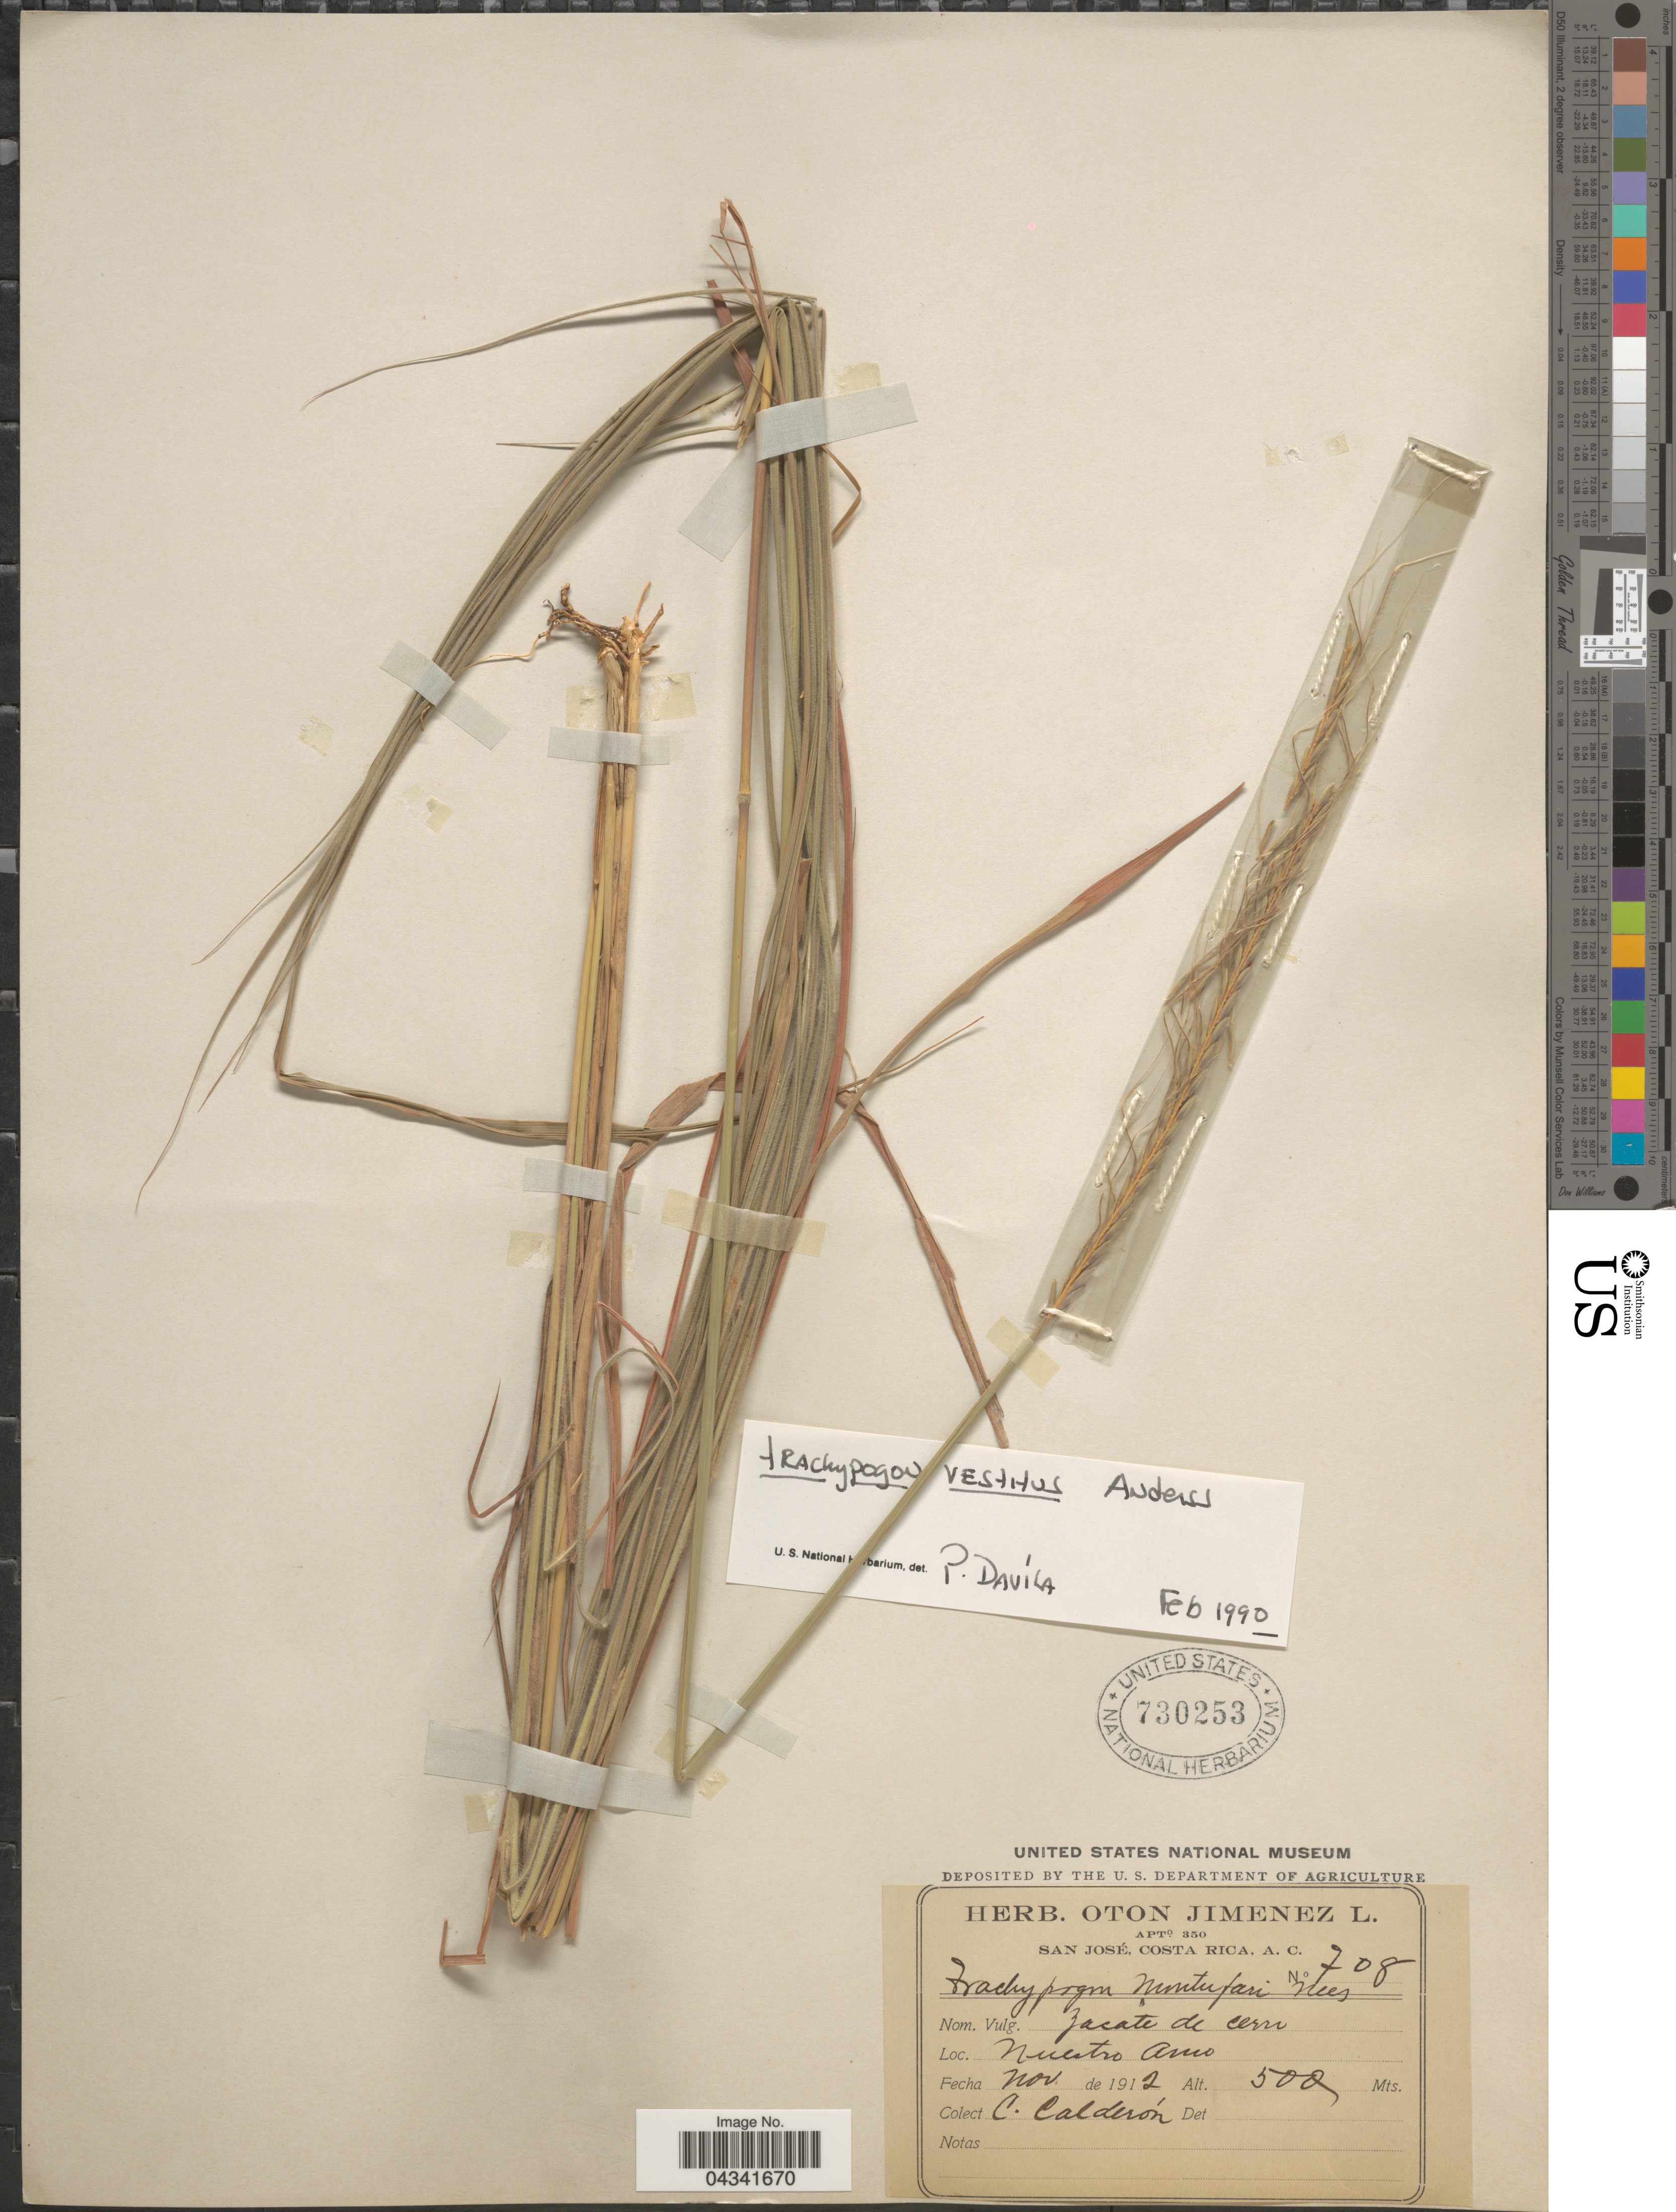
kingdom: Plantae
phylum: Tracheophyta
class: Liliopsida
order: Poales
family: Poaceae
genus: Trachypogon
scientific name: Trachypogon vestitus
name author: L. Andersson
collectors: C. Calderon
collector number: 708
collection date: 1912-11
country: Costa Rica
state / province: San José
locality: Nuestro Amo.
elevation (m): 500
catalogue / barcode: US 730253